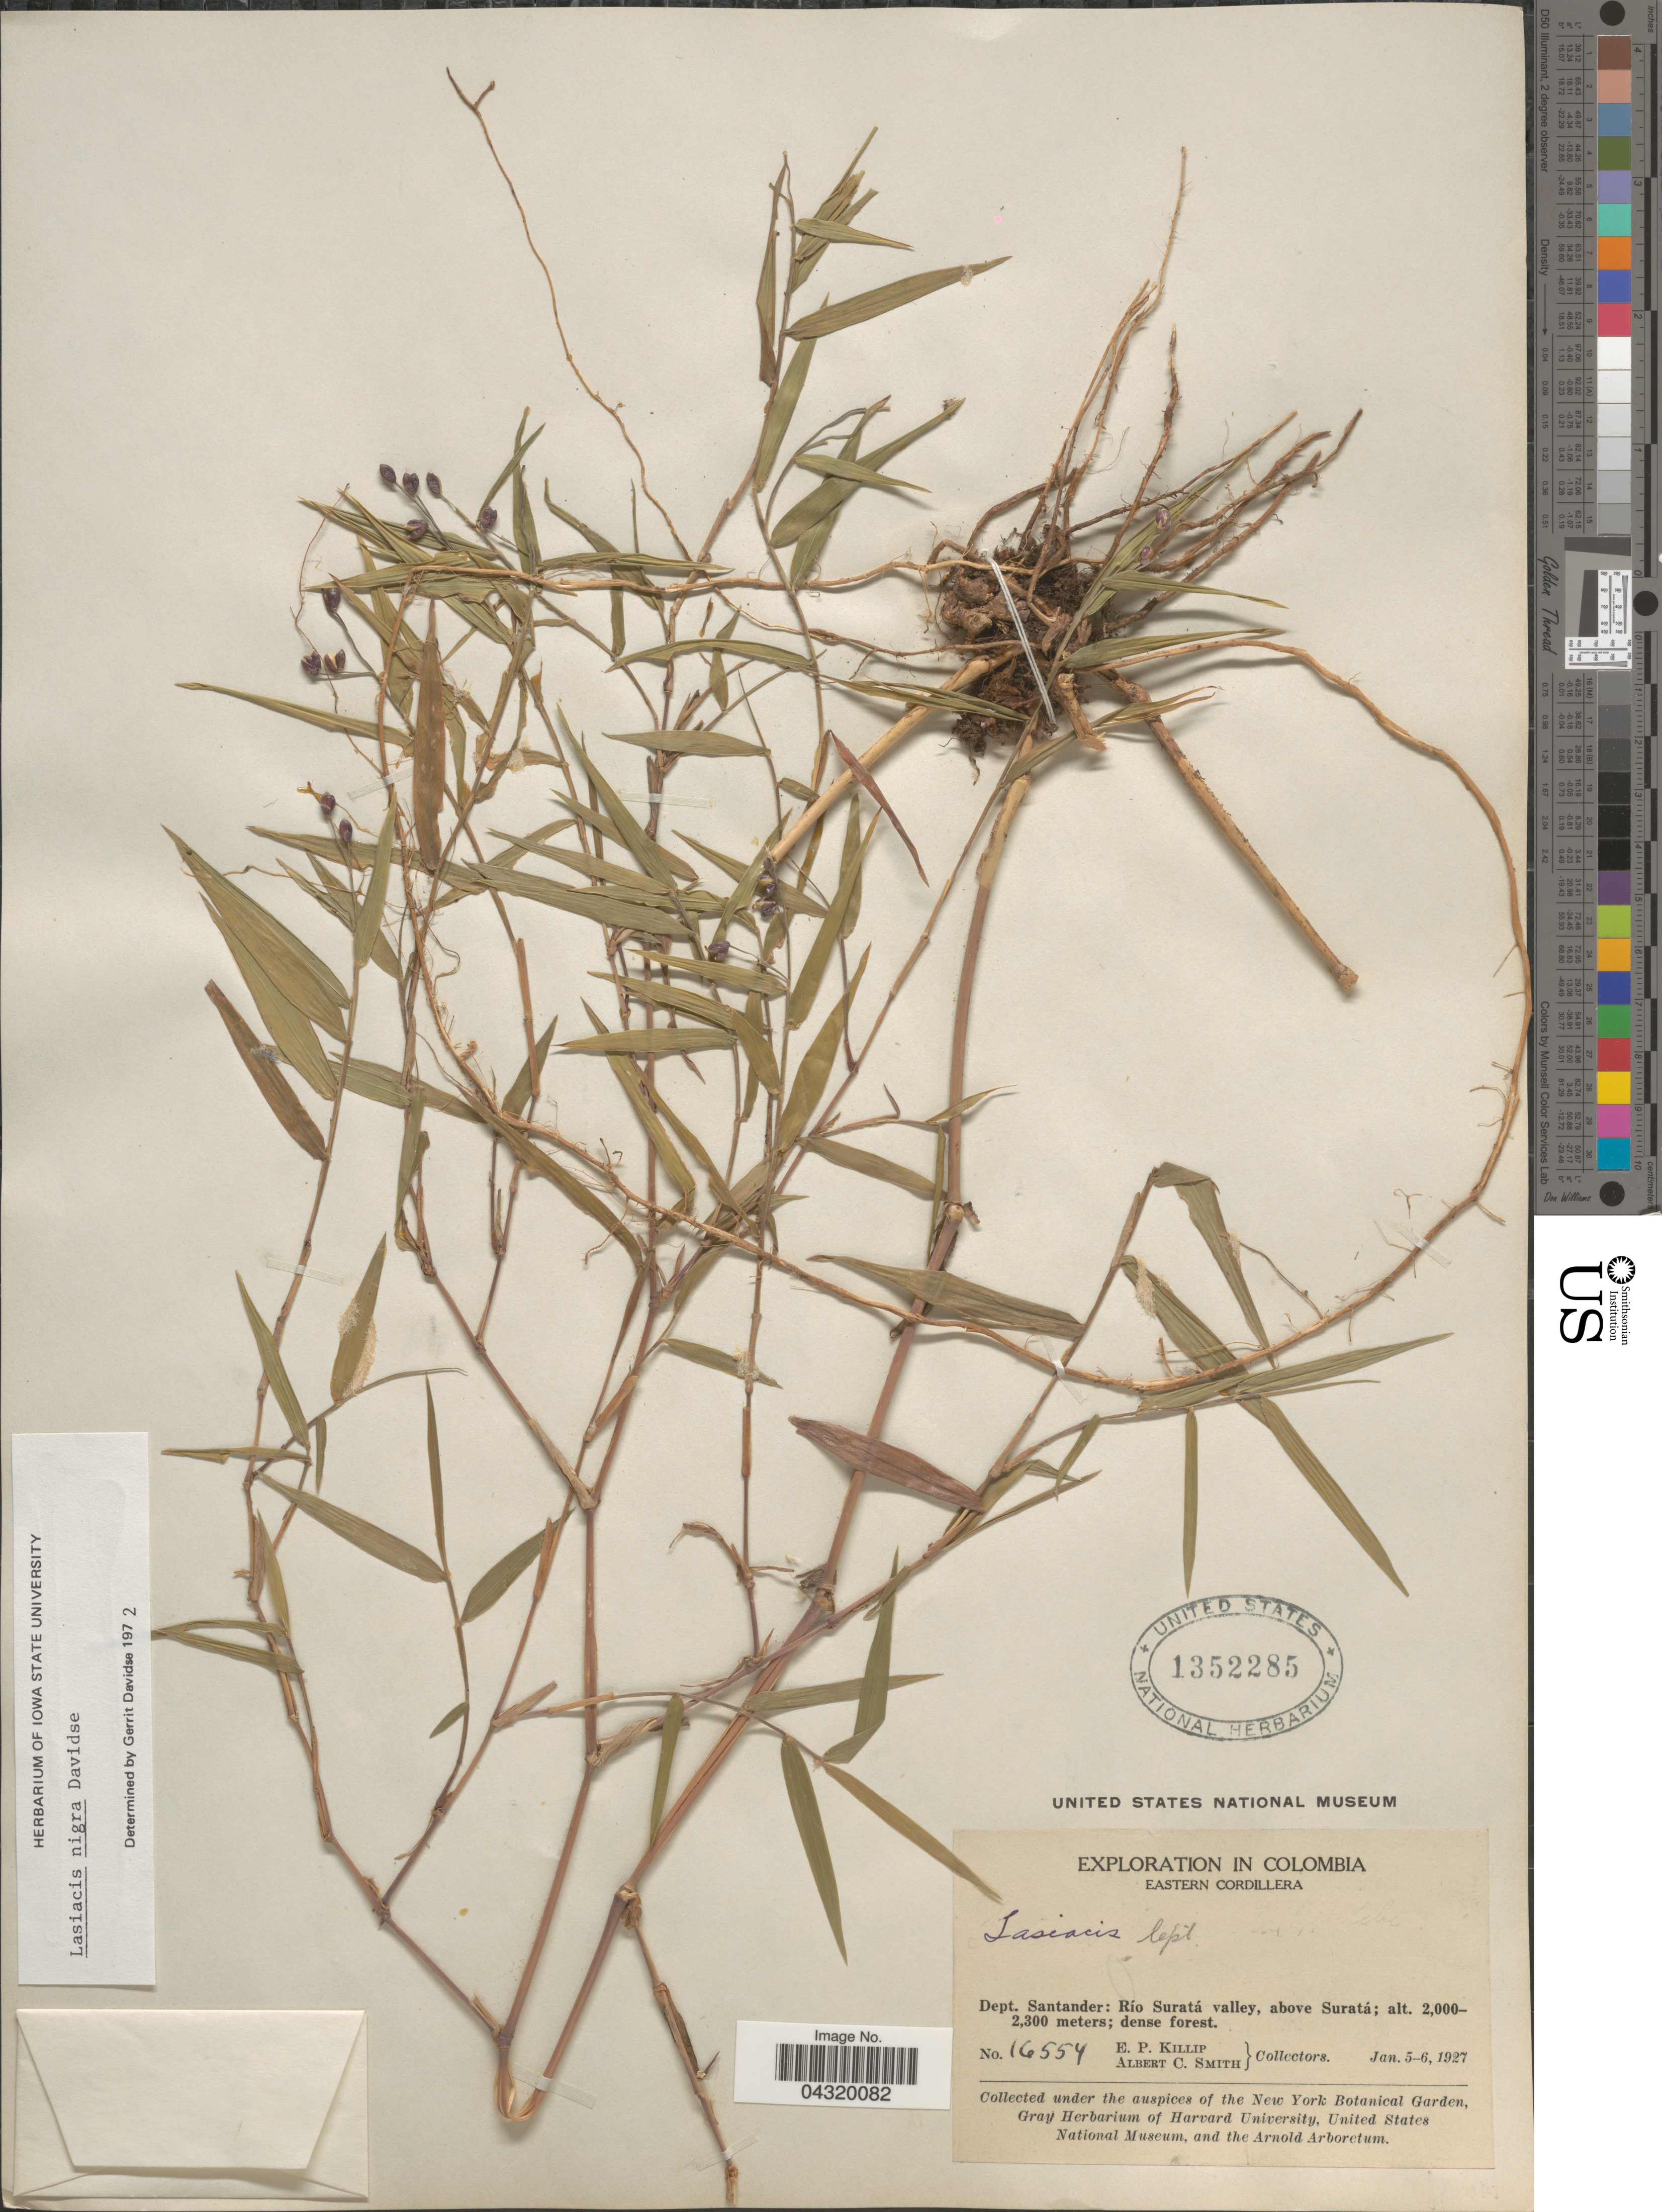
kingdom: Plantae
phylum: Tracheophyta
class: Liliopsida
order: Poales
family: Poaceae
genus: Lasiacis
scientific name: Lasiacis nigra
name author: Davidse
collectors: E. P. Killip & A. C. Smith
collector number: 16554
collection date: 1927-01-05/1927-01-06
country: Colombia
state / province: Santander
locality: Exploration in Colombia. Eastern Cordillera. Dept. Santander: Río Suratá valley, above Suratá.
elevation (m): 2000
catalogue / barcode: US 1352285